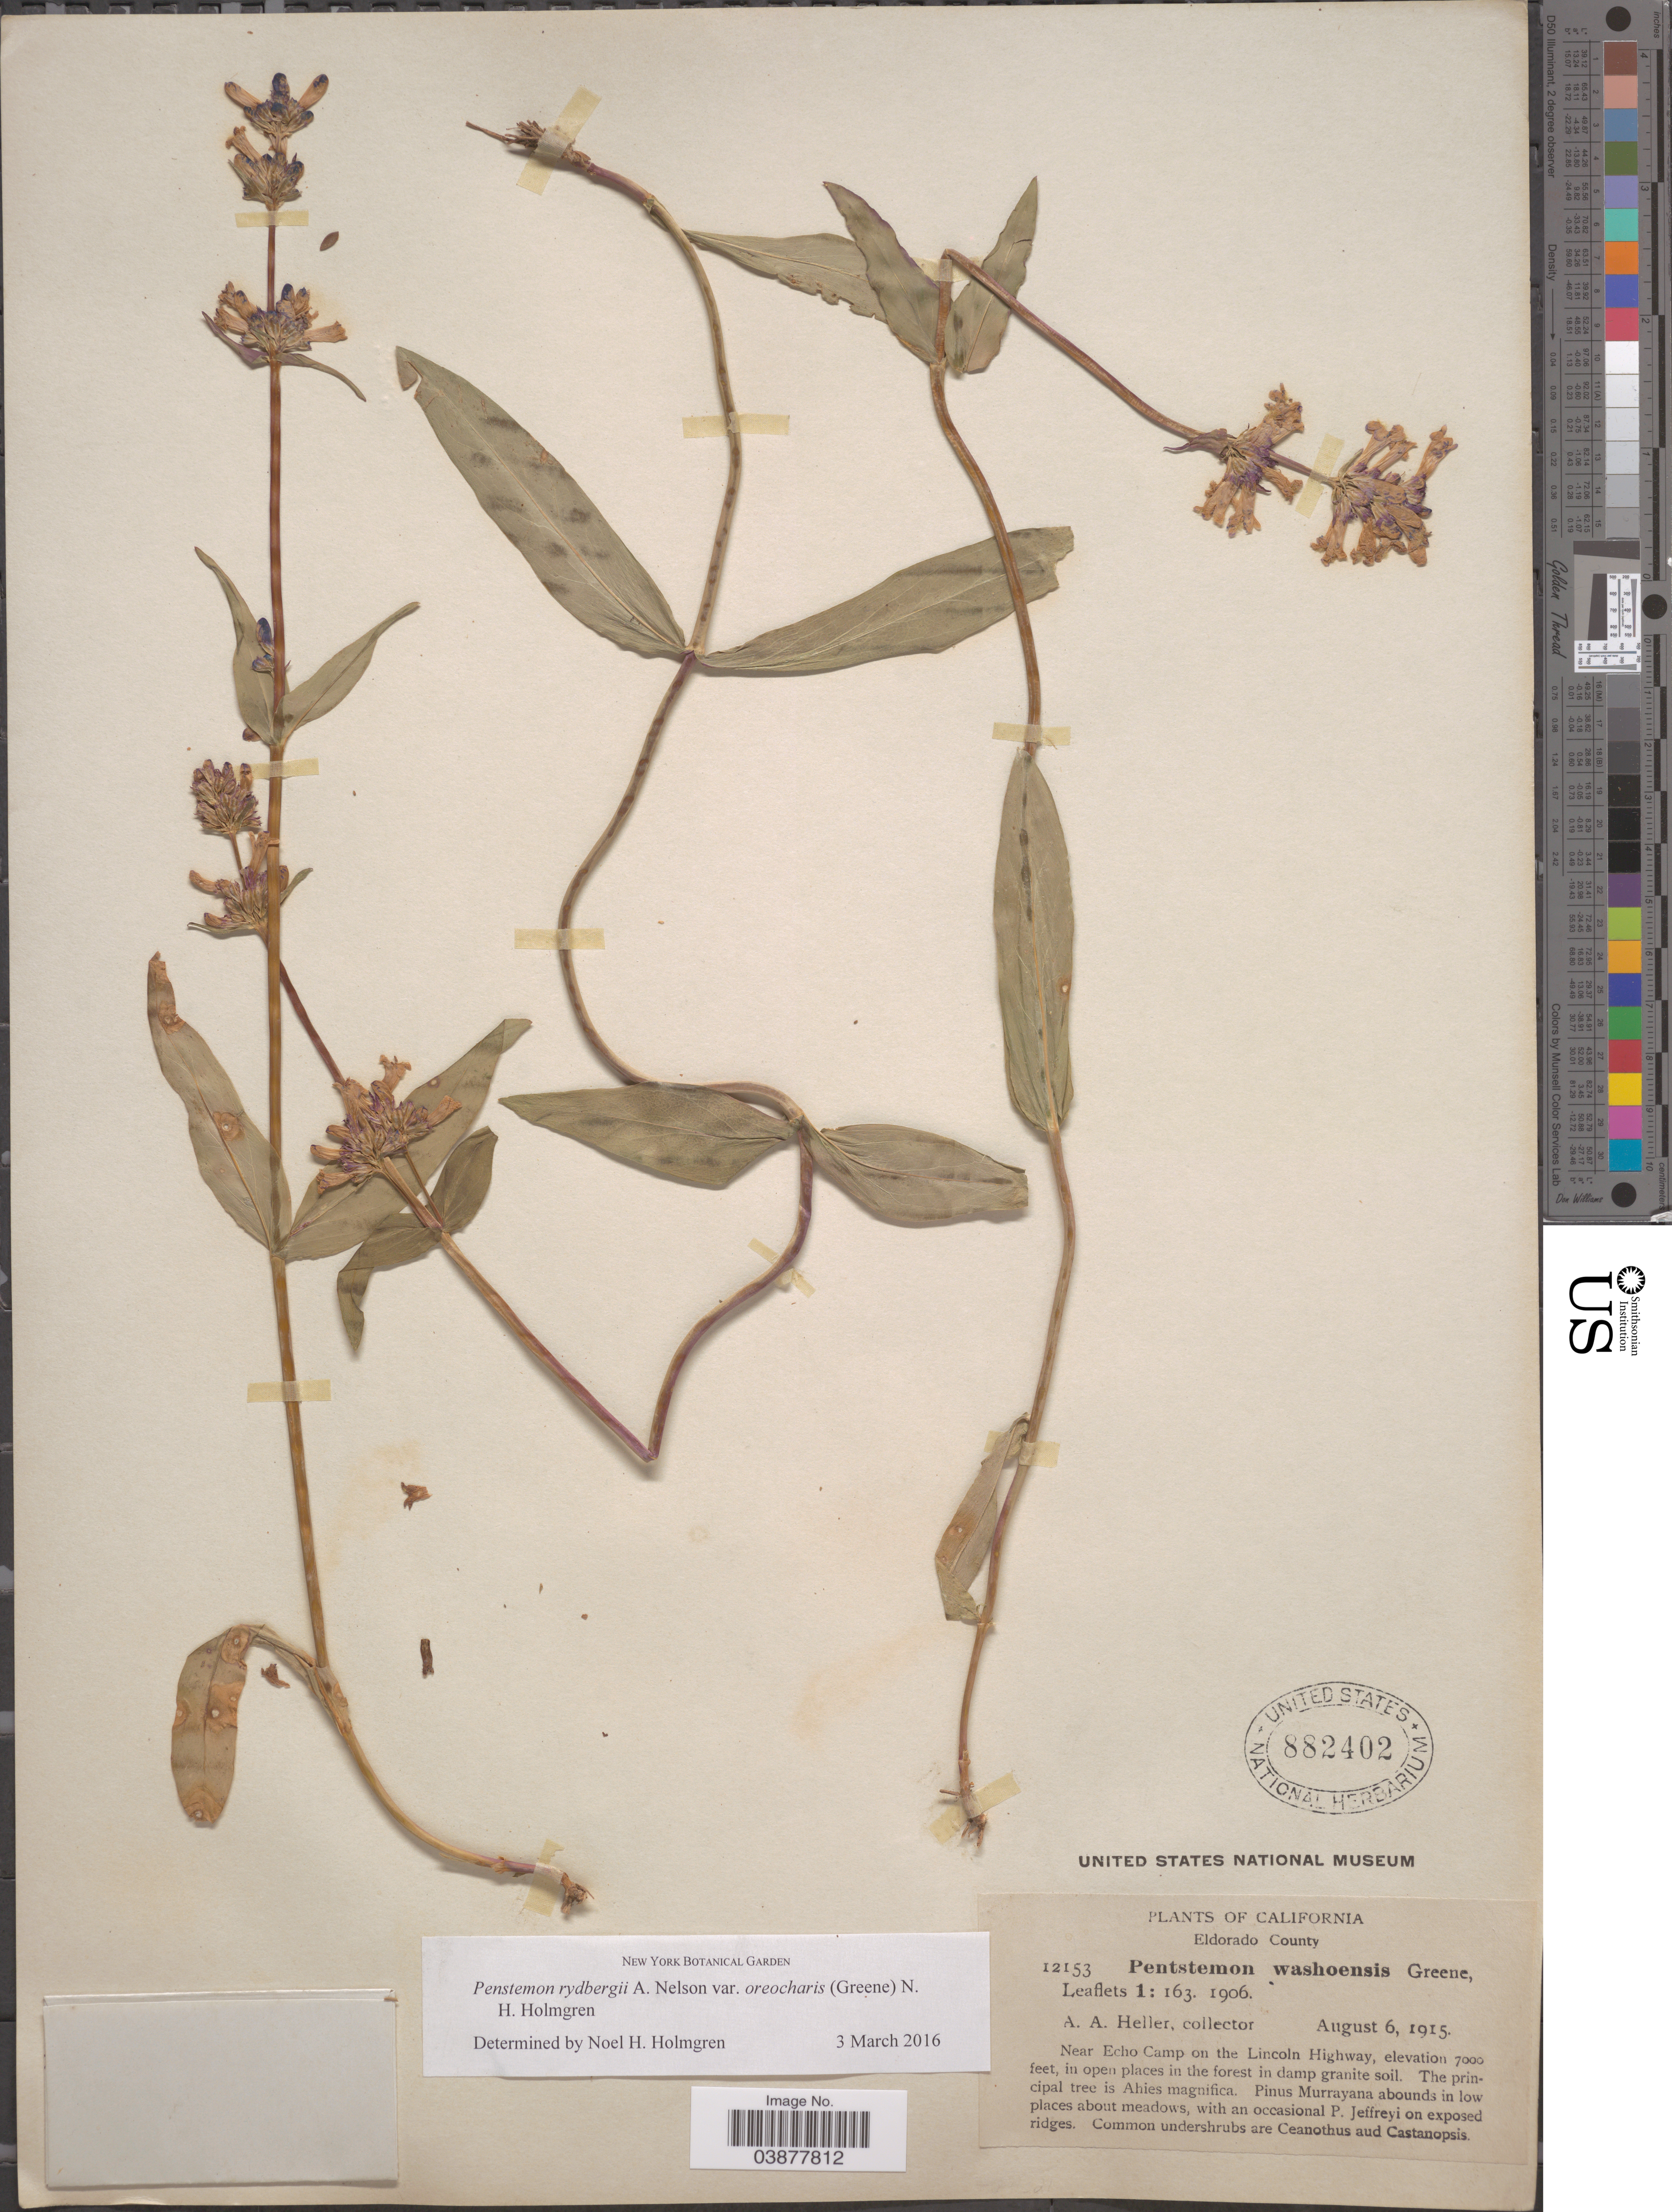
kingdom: Plantae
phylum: Tracheophyta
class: Magnoliopsida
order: Lamiales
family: Plantaginaceae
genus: Penstemon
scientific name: Penstemon rydbergii var. oreocharis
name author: (Greene) N.H. Holmgren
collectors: A. A. Heller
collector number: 12153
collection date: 1915-08-06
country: United States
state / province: California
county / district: El Dorado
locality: Eldorado County. Near Echo Camp on the Lincoln Highway.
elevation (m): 2134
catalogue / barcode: US 882402